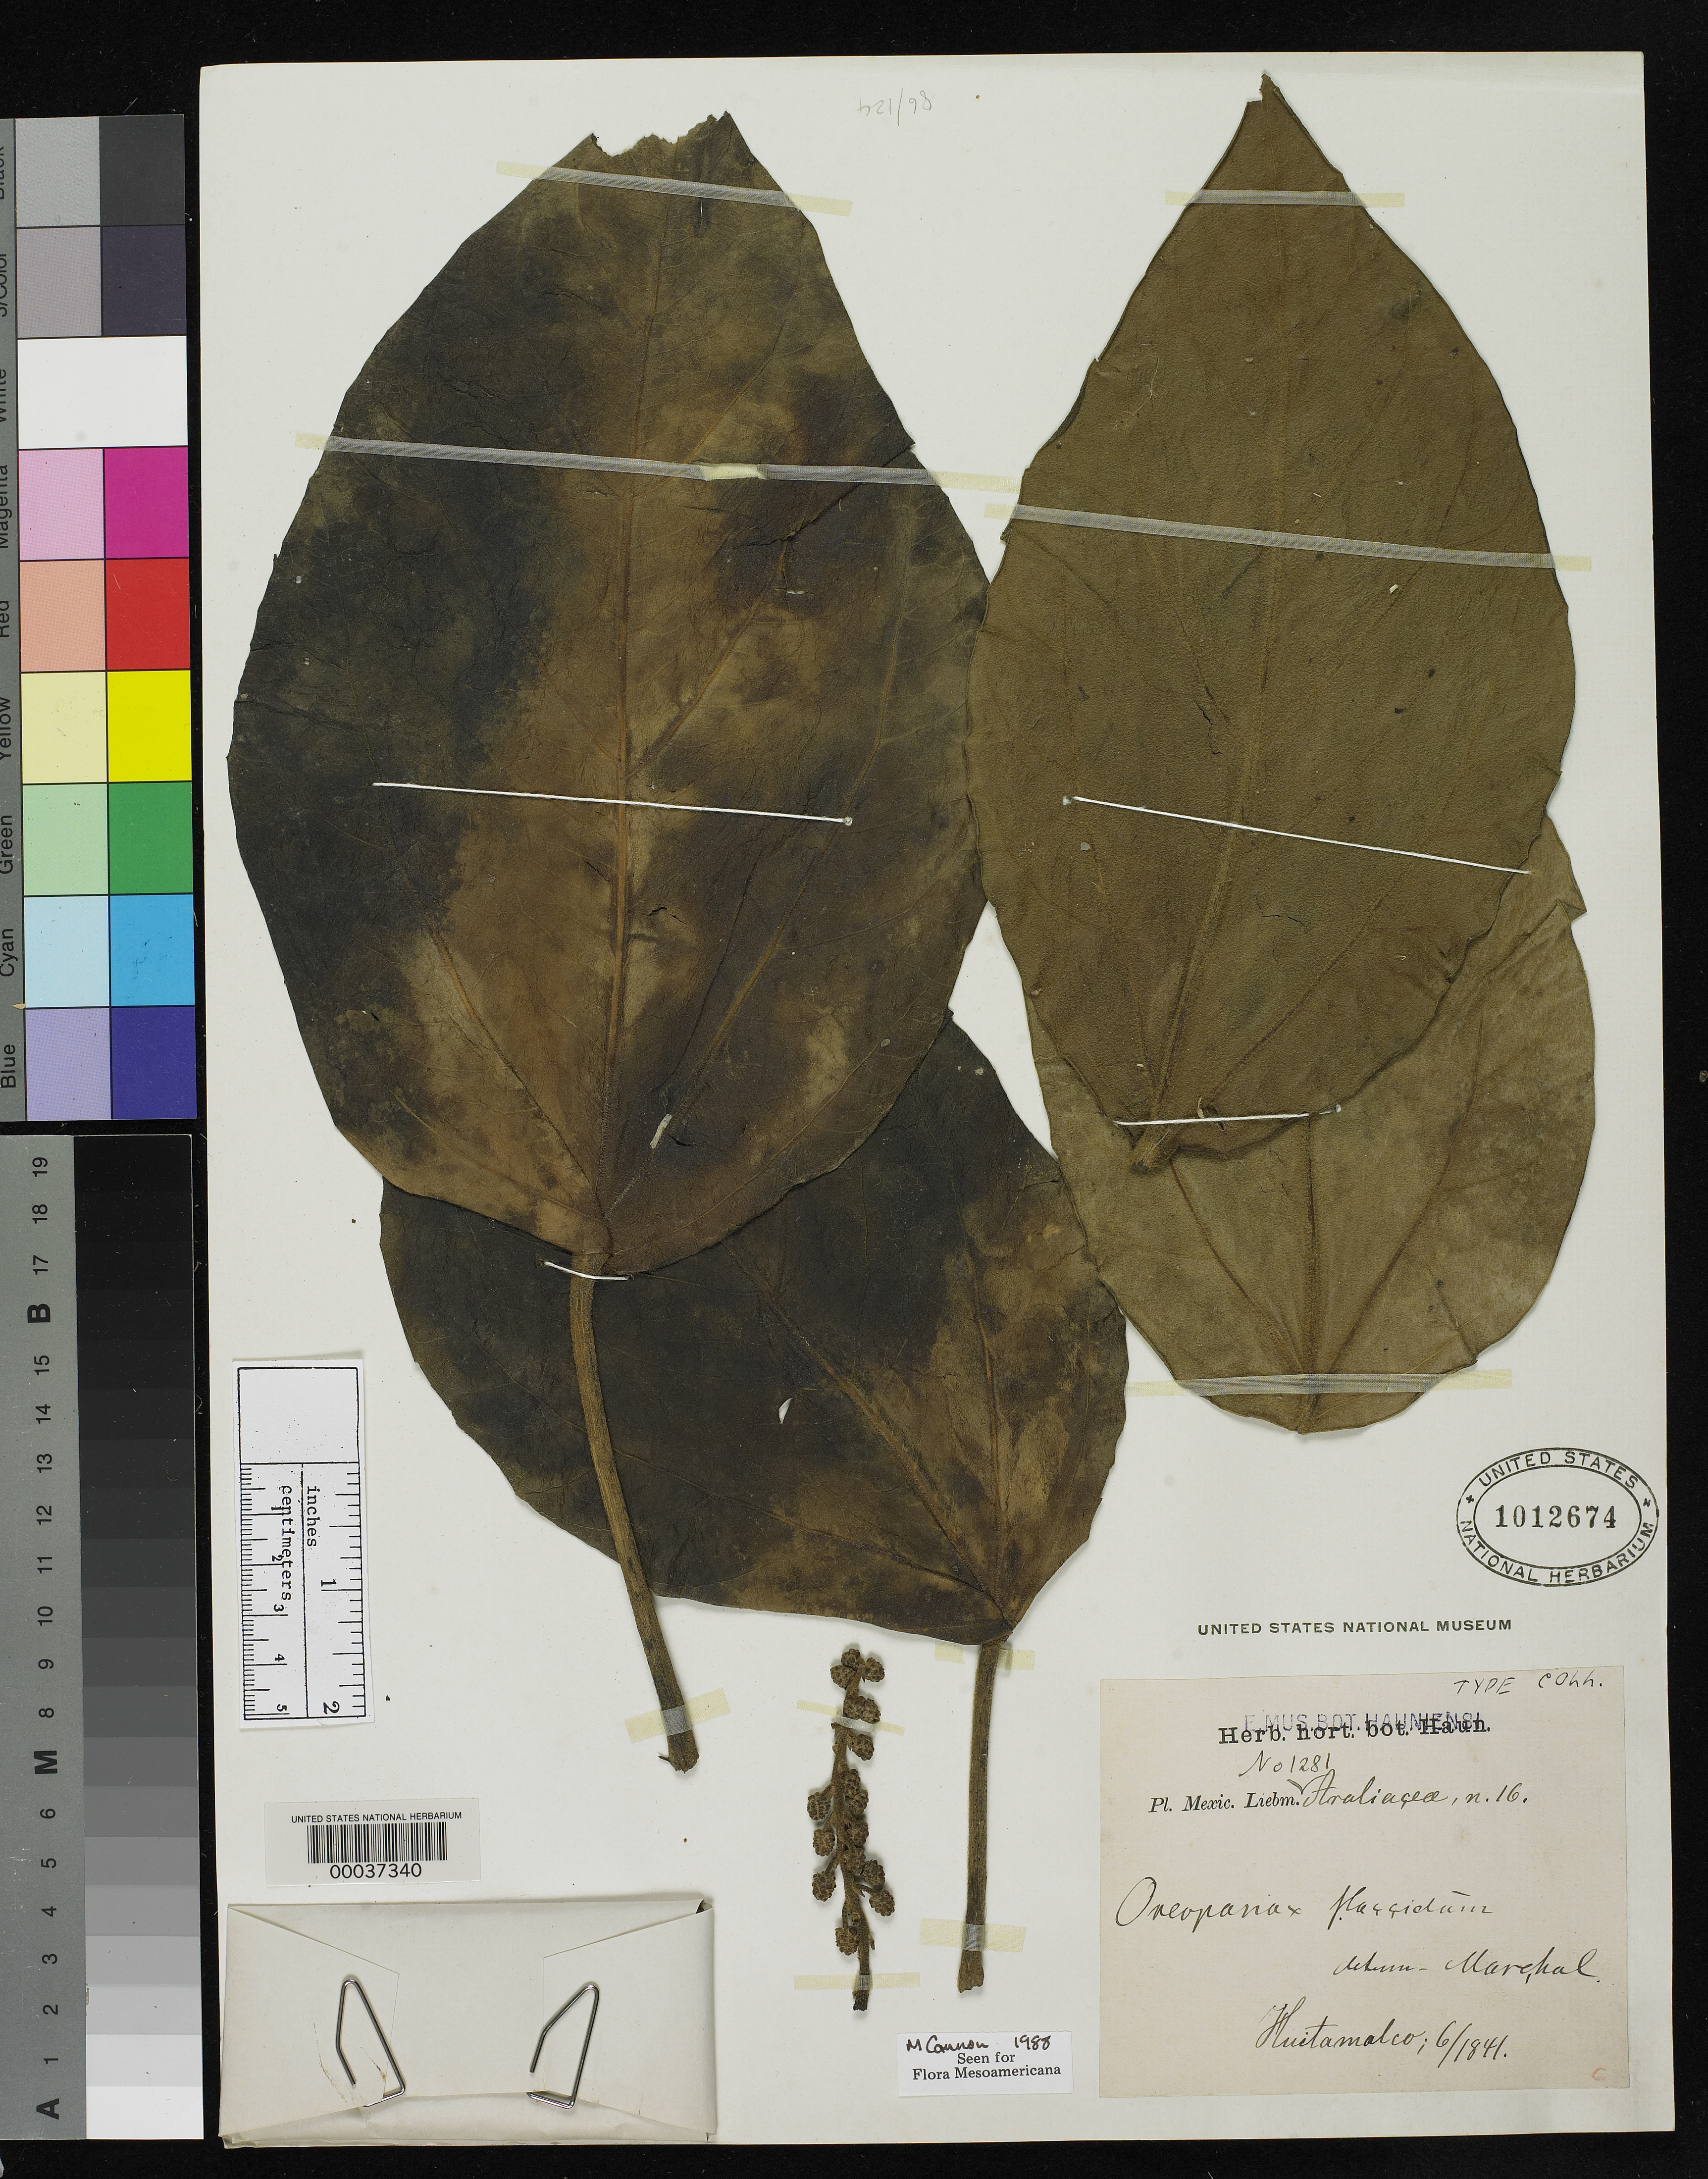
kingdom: Plantae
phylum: Tracheophyta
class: Magnoliopsida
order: Apiales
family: Araliaceae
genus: Oreopanax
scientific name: Oreopanax flaccidus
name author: Marchal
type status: Type Collection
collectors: F. M. Liebmann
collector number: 16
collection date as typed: Jun 1841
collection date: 1841-06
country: Mexico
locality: Huitamalco.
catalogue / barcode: US 1012674